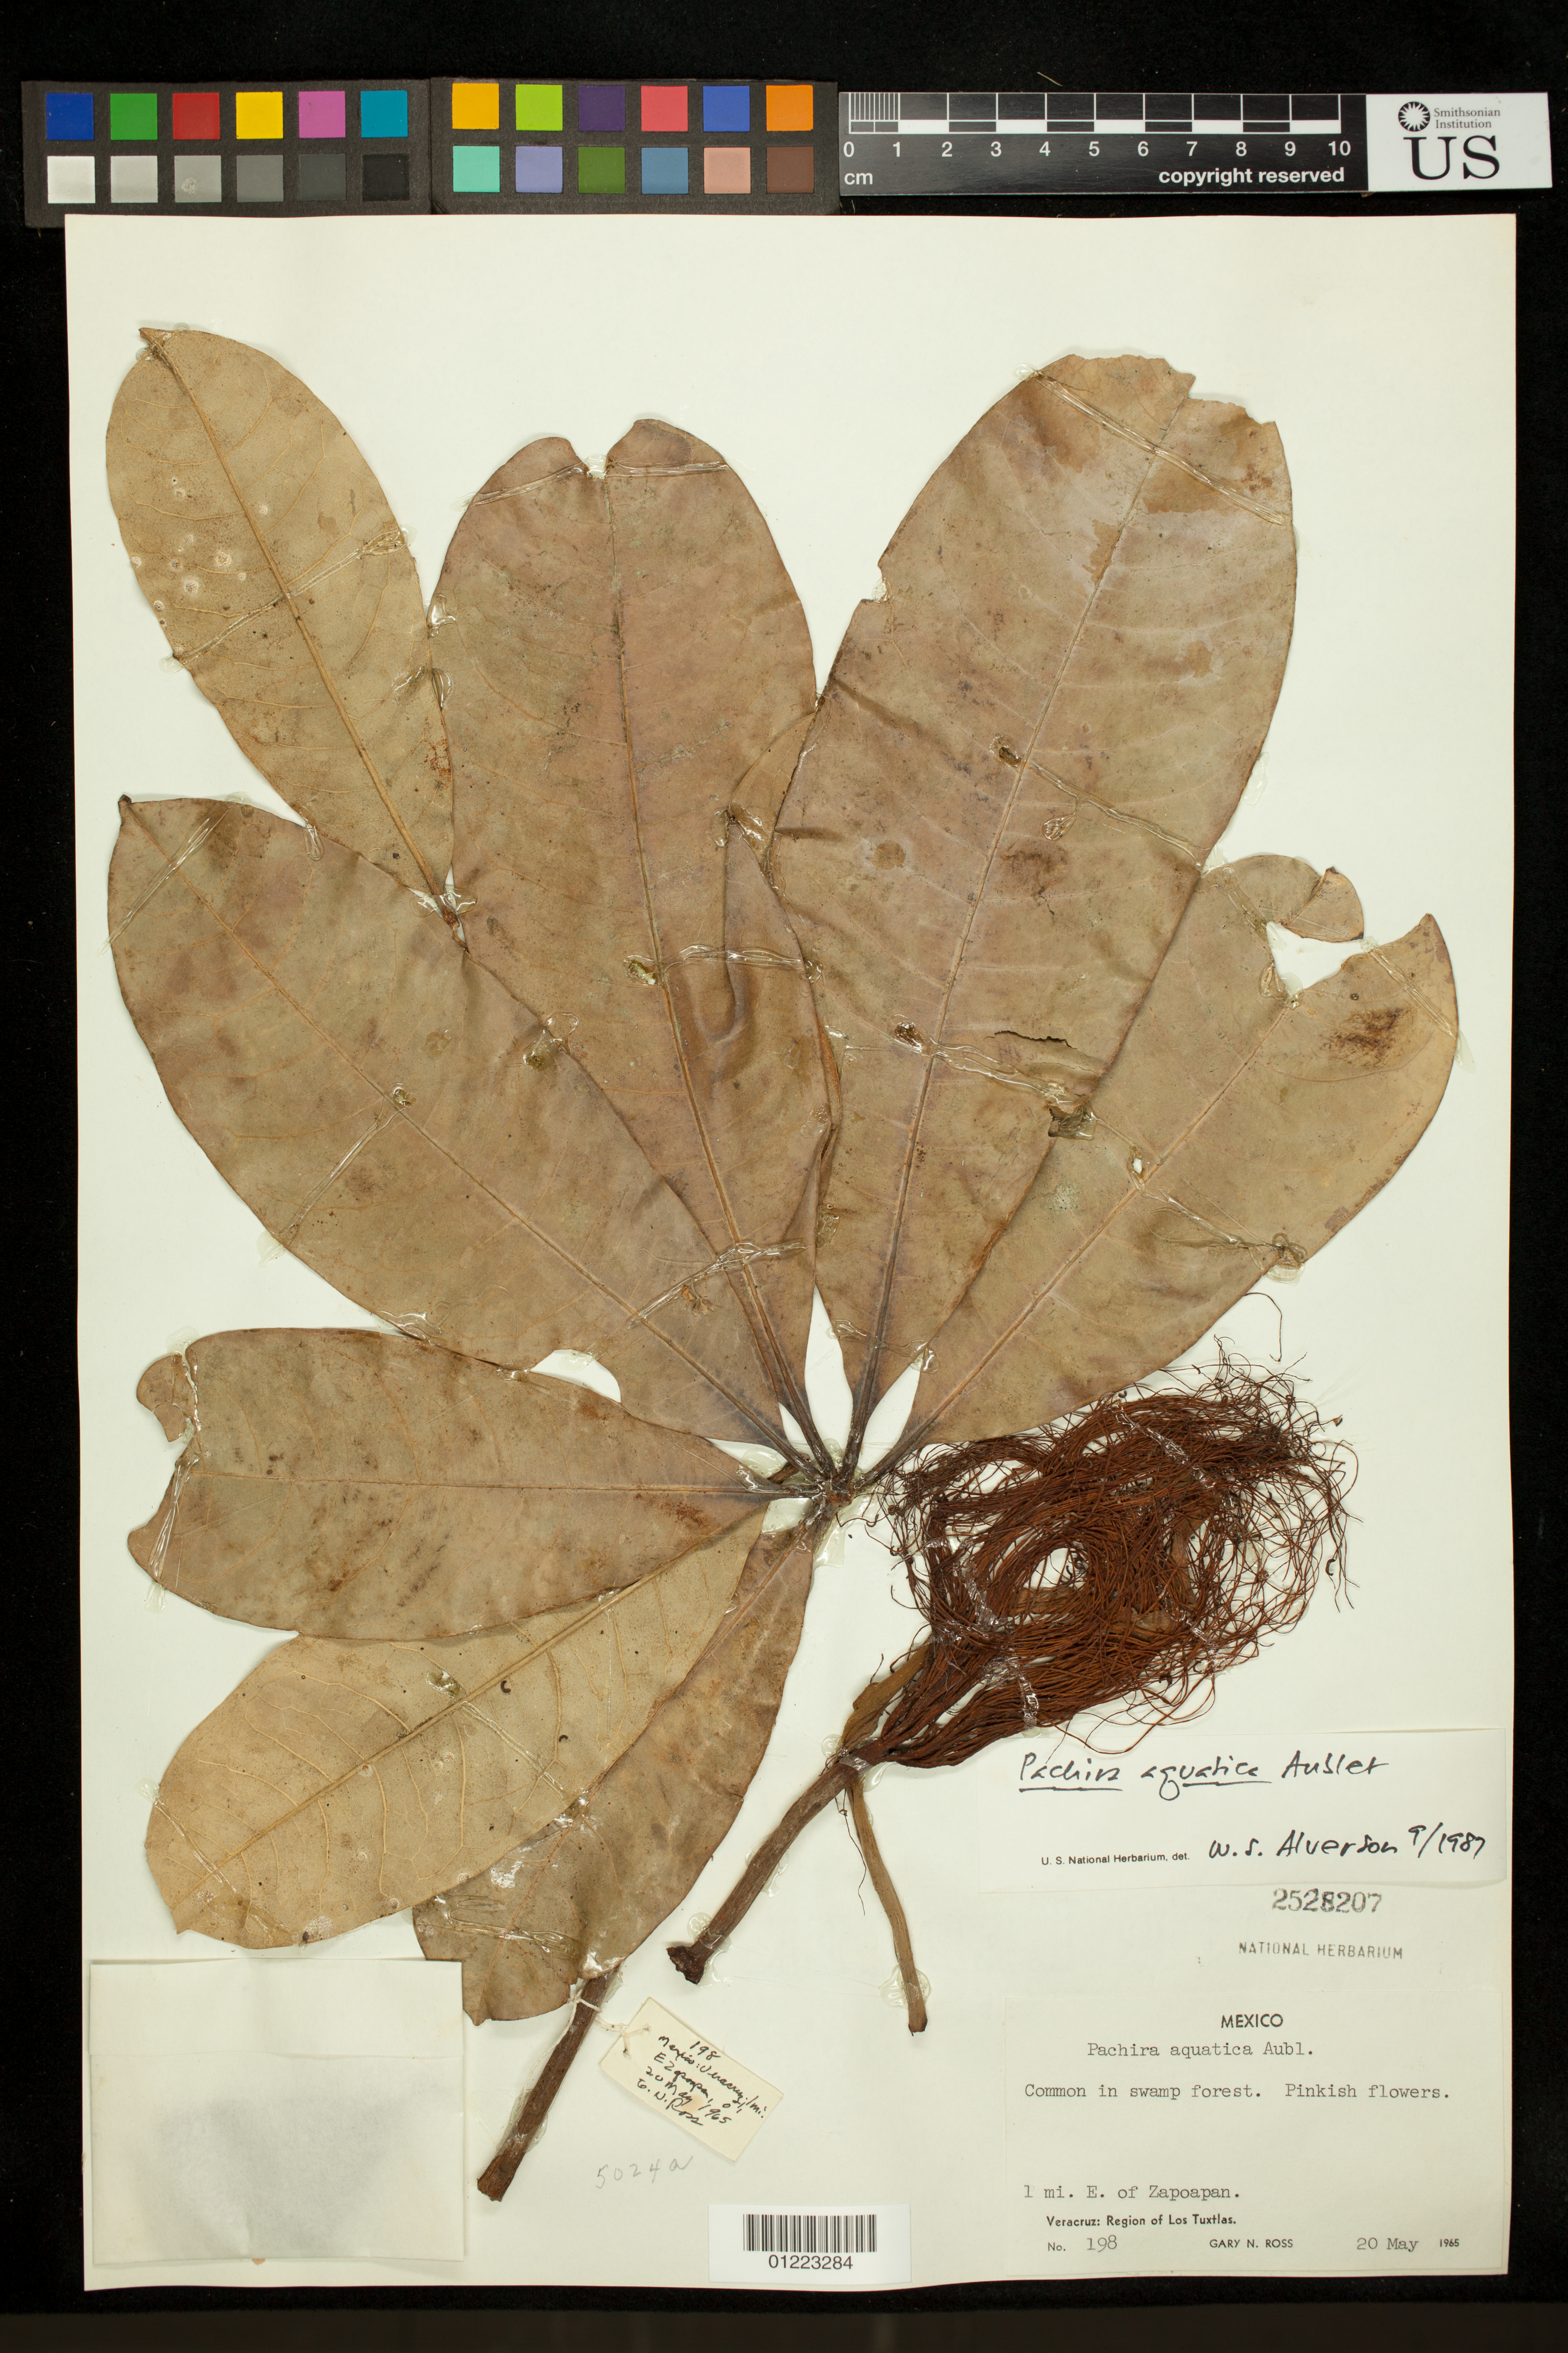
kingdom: Plantae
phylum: Tracheophyta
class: Magnoliopsida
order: Malvales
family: Malvaceae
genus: Pachira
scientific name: Pachira aquatica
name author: Aubl.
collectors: G. N. Ross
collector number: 198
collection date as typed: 5/20/1965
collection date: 1965-05-20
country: Mexico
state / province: Veracruz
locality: Veracruz: Region of Los Tuxtlas. 1 mi. E. of Zapoapan. Common in swamp forest.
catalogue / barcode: US 2528207